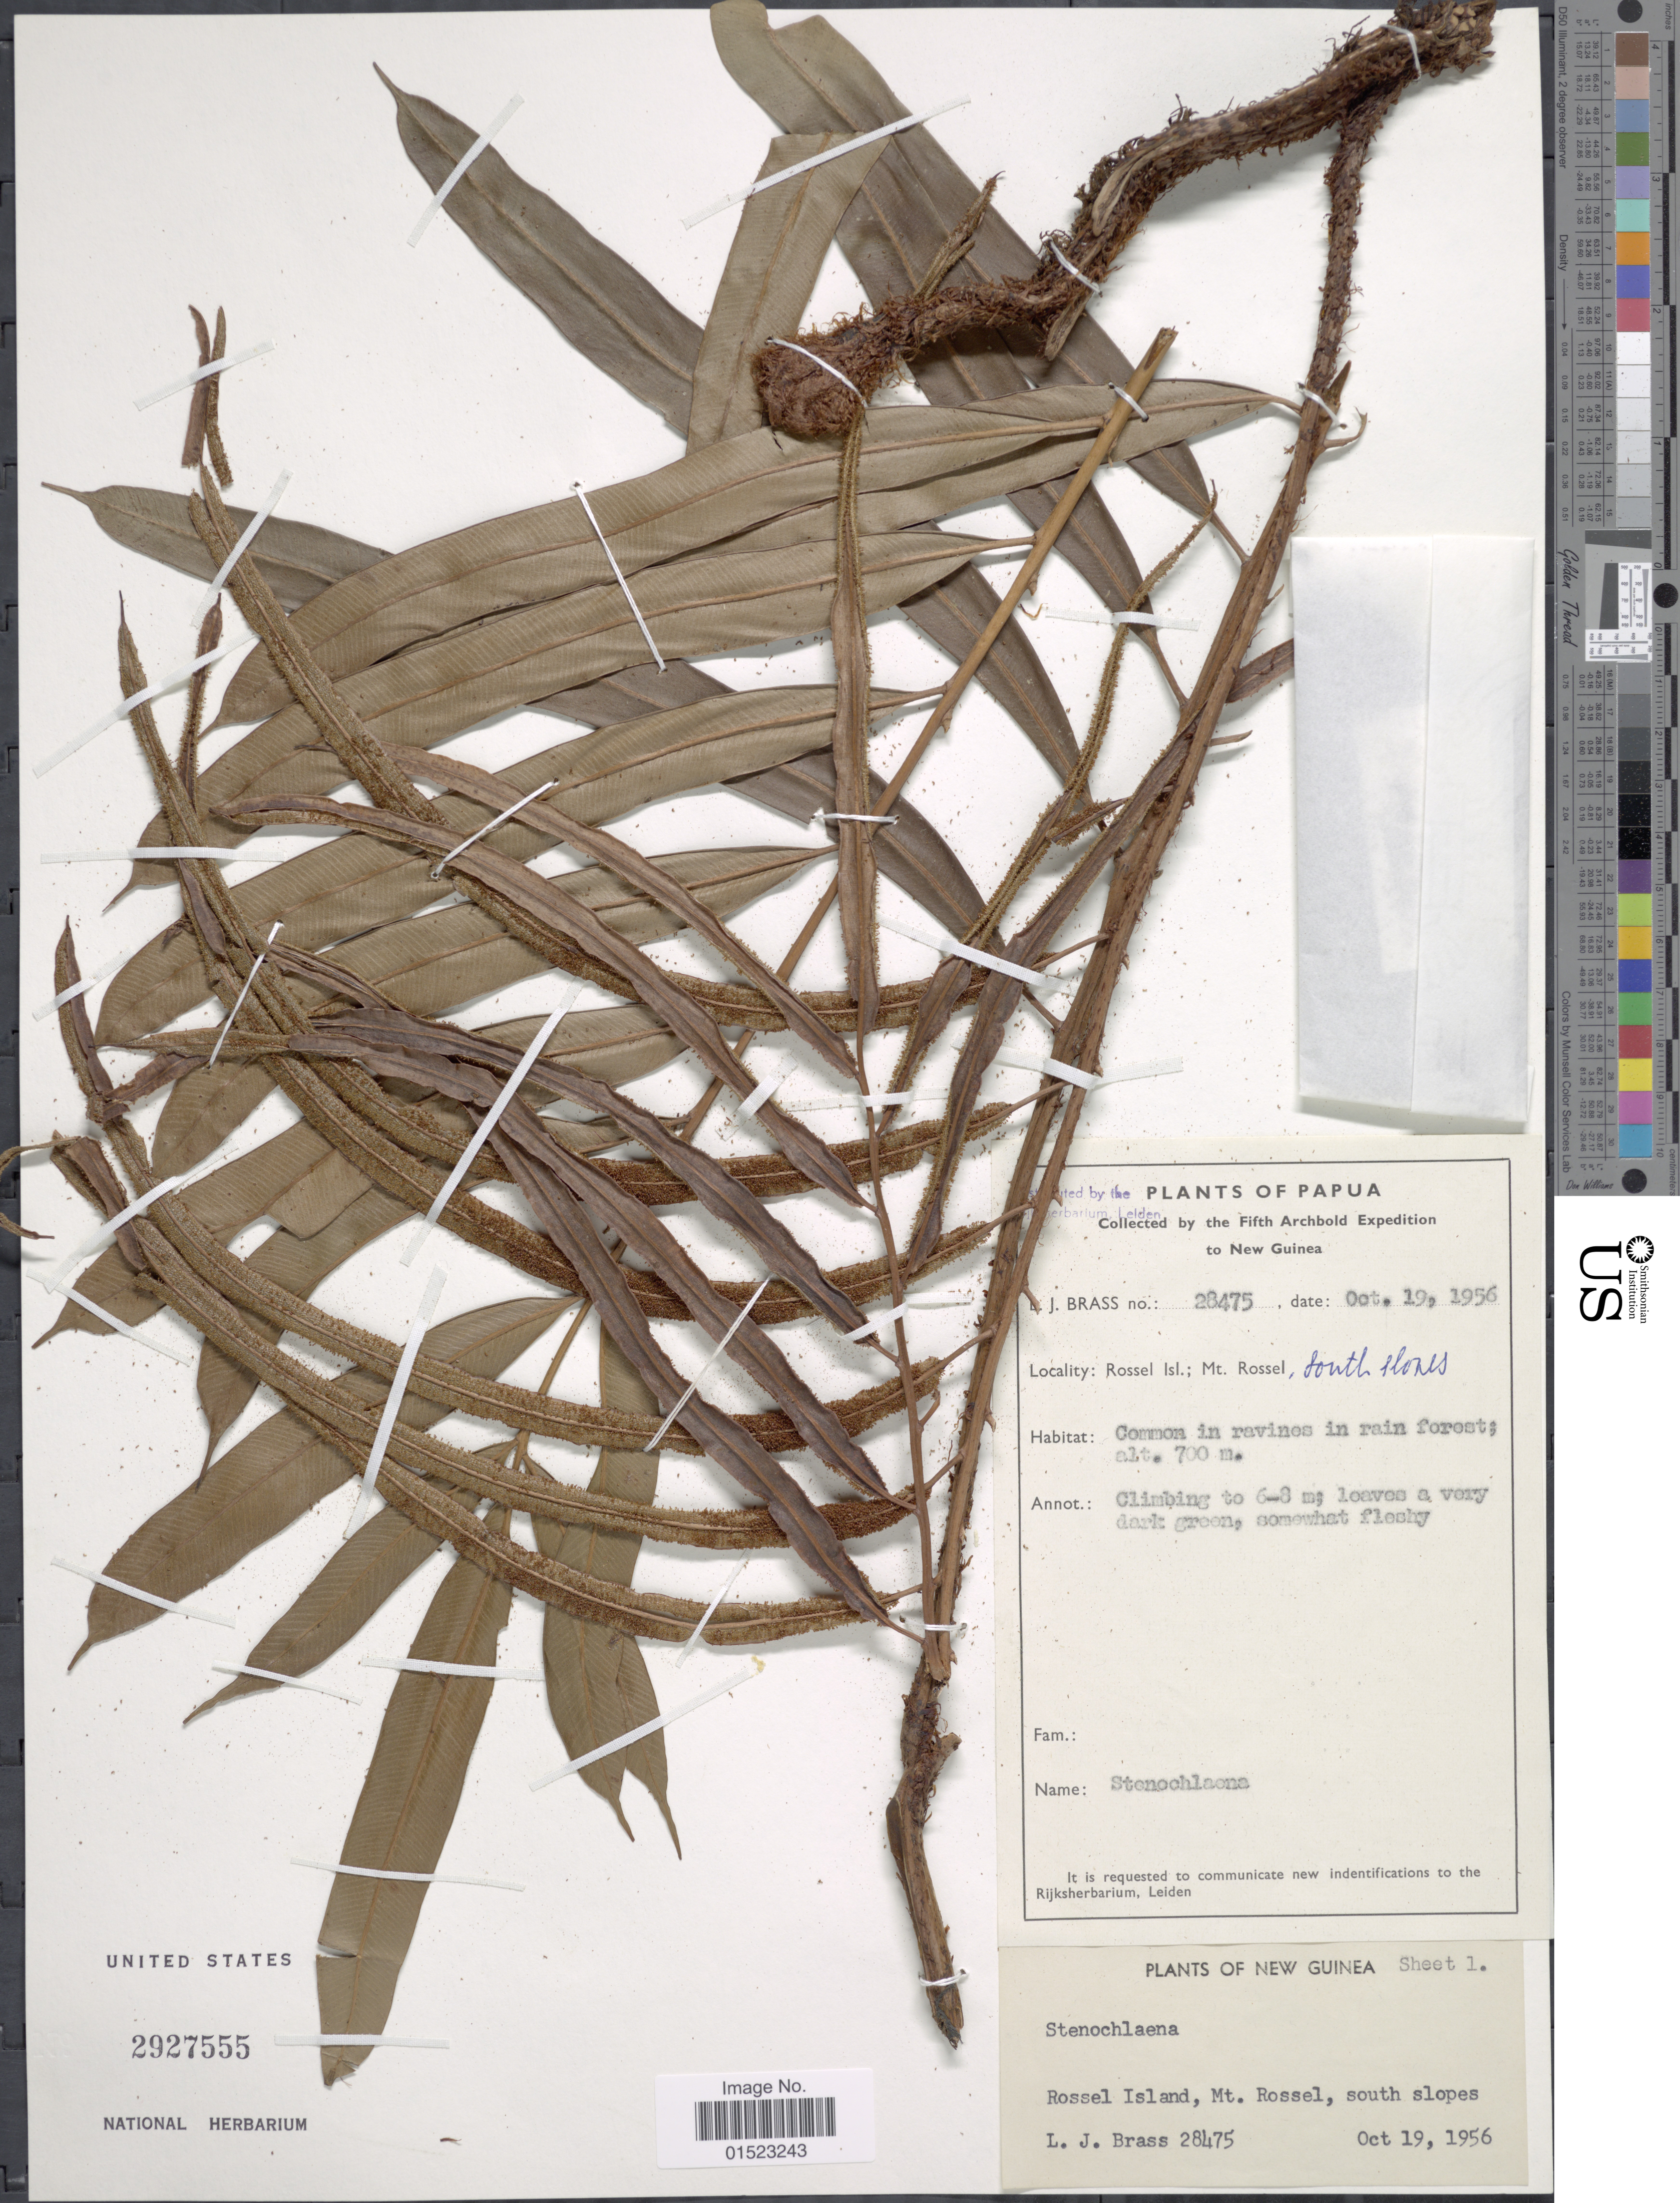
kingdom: Plantae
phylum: Tracheophyta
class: Polypodiopsida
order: Polypodiales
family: Blechnaceae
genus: Brainea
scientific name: Brainea sp.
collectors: L. J. Brass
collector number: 28475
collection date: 1956-10-19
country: Papua New Guinea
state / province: Milne Bay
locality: Rossel Island, Mt. Rossel, south slopes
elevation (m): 700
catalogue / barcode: US 2927555